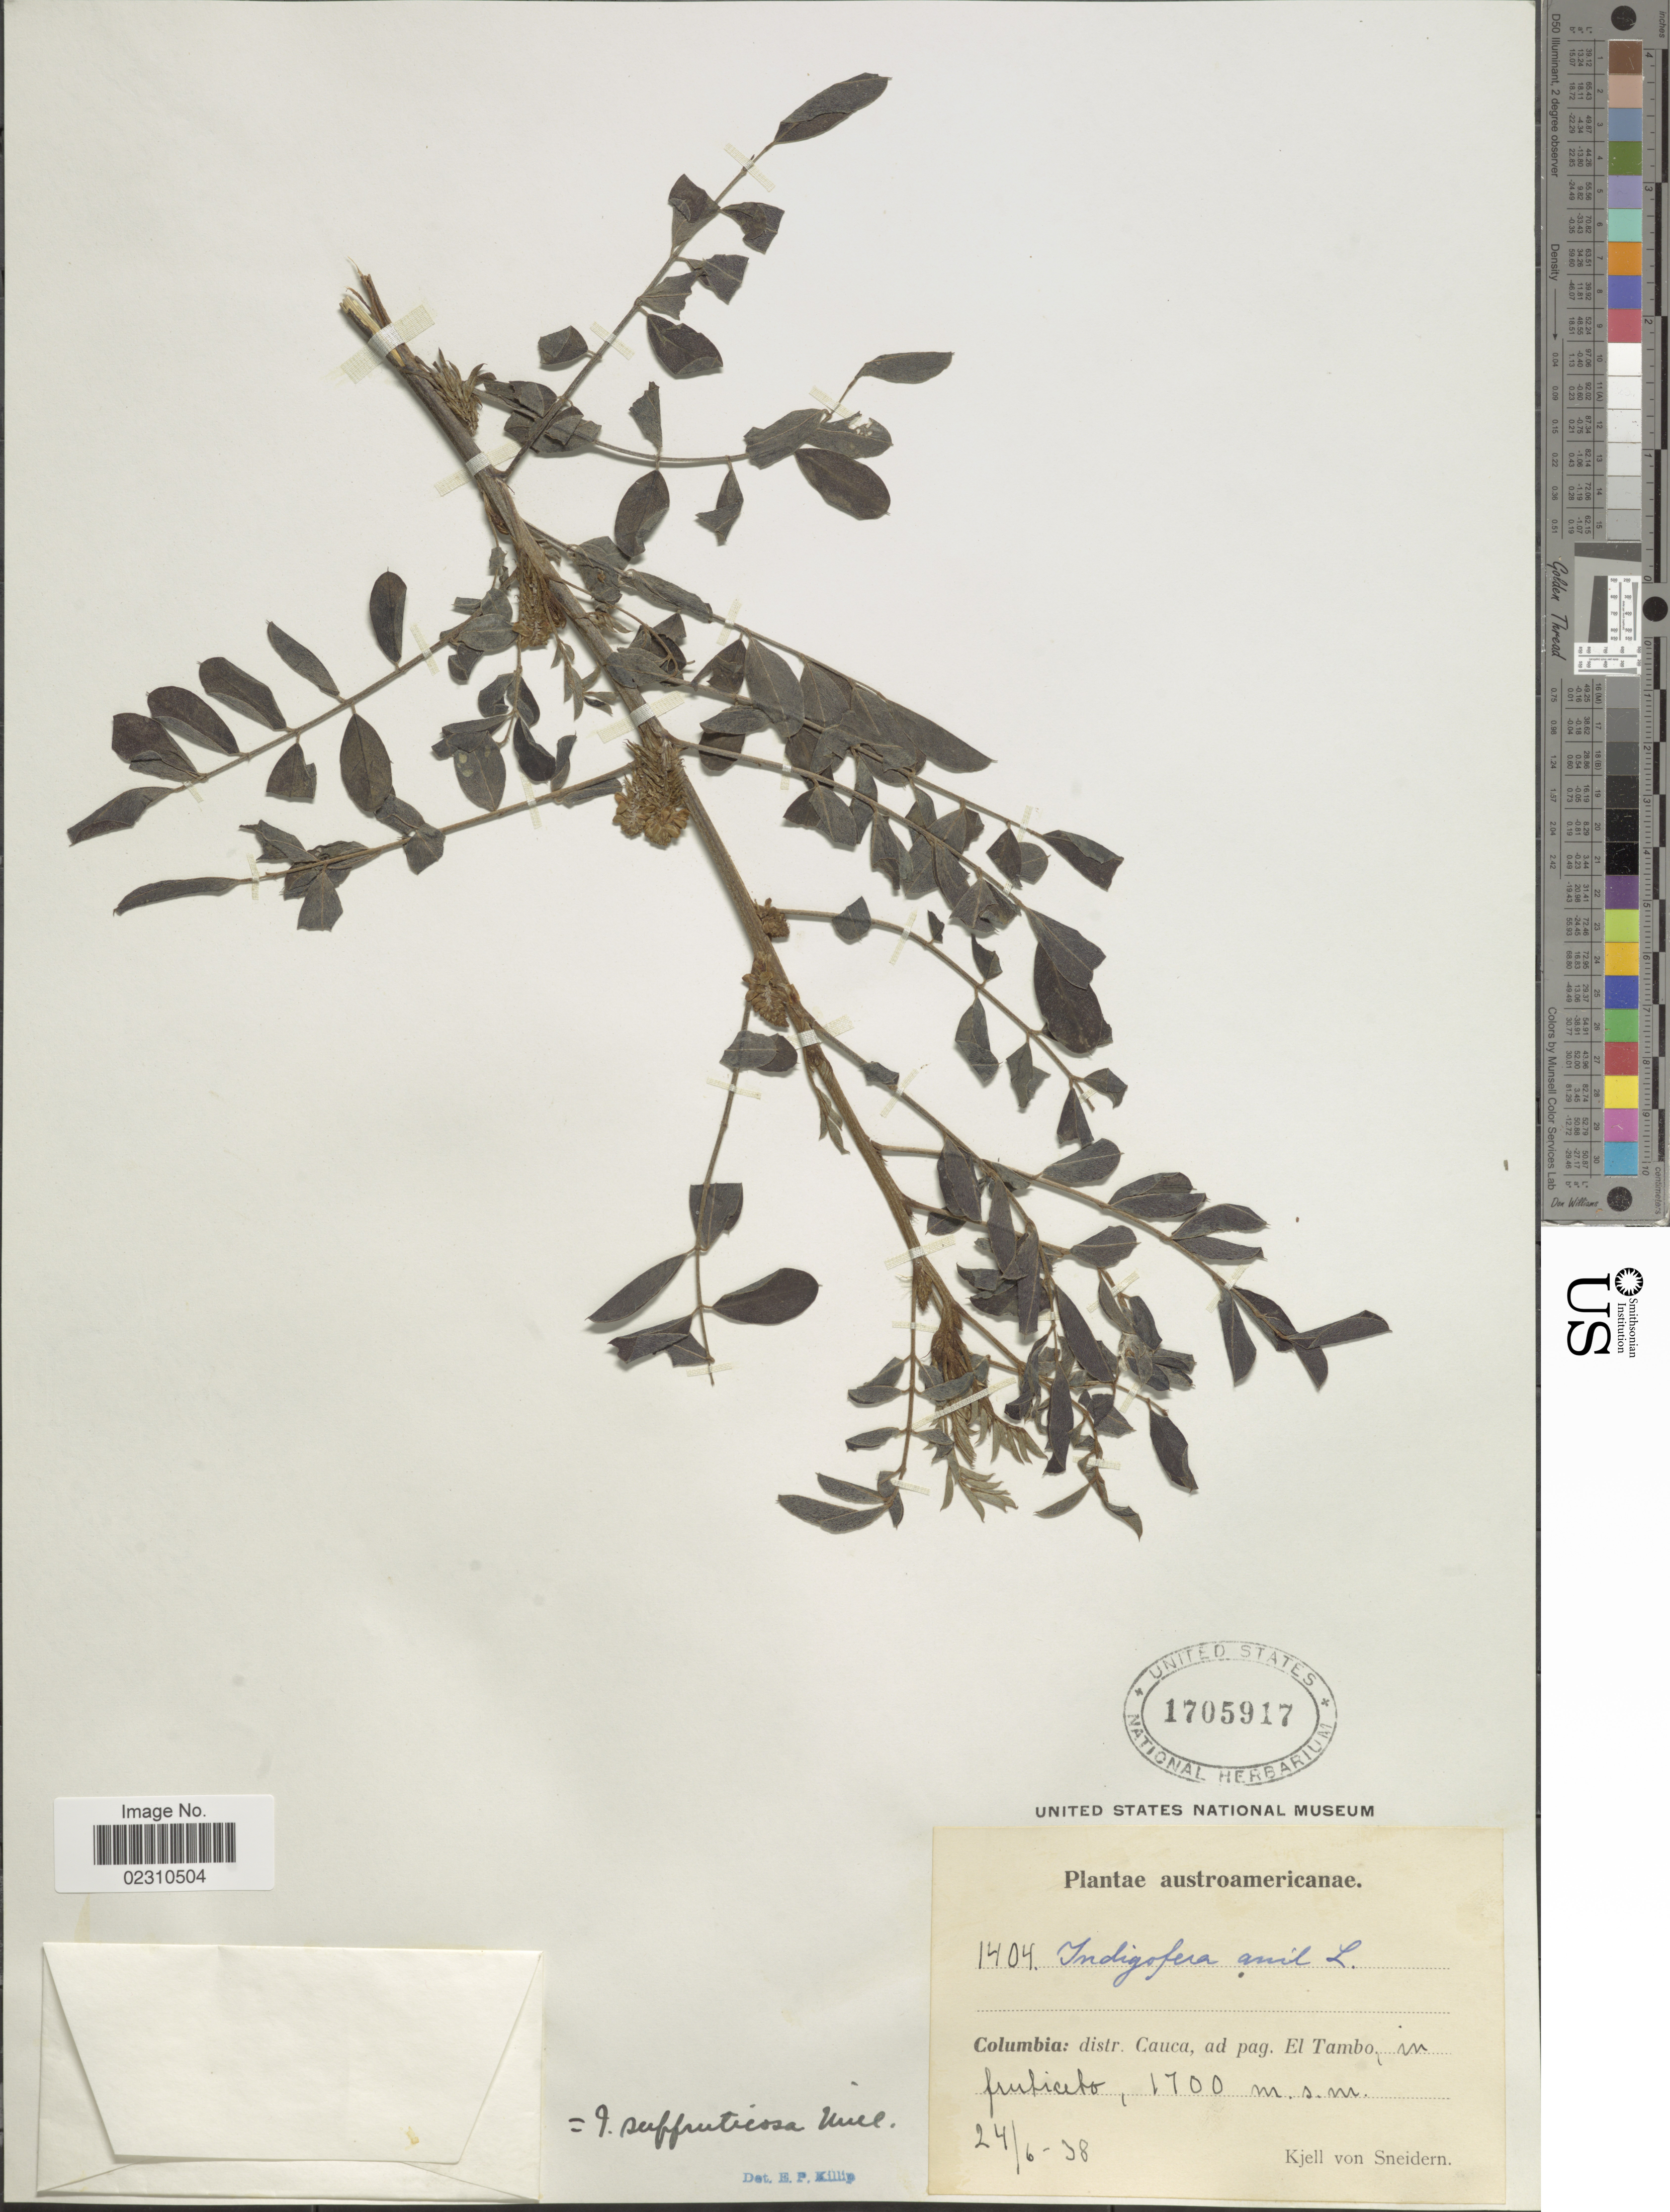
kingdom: Plantae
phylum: Tracheophyta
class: Magnoliopsida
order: Fabales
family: Fabaceae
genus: Indigofera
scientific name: Indigofera suffruticosa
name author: Mill.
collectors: K. von Sneidern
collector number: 1404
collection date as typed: Transcribed d/m/y: 24/6/38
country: Colombia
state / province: Cauca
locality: Columbia: distr. Cauca, ad pag. El Tambo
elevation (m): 1700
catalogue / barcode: US 1705917